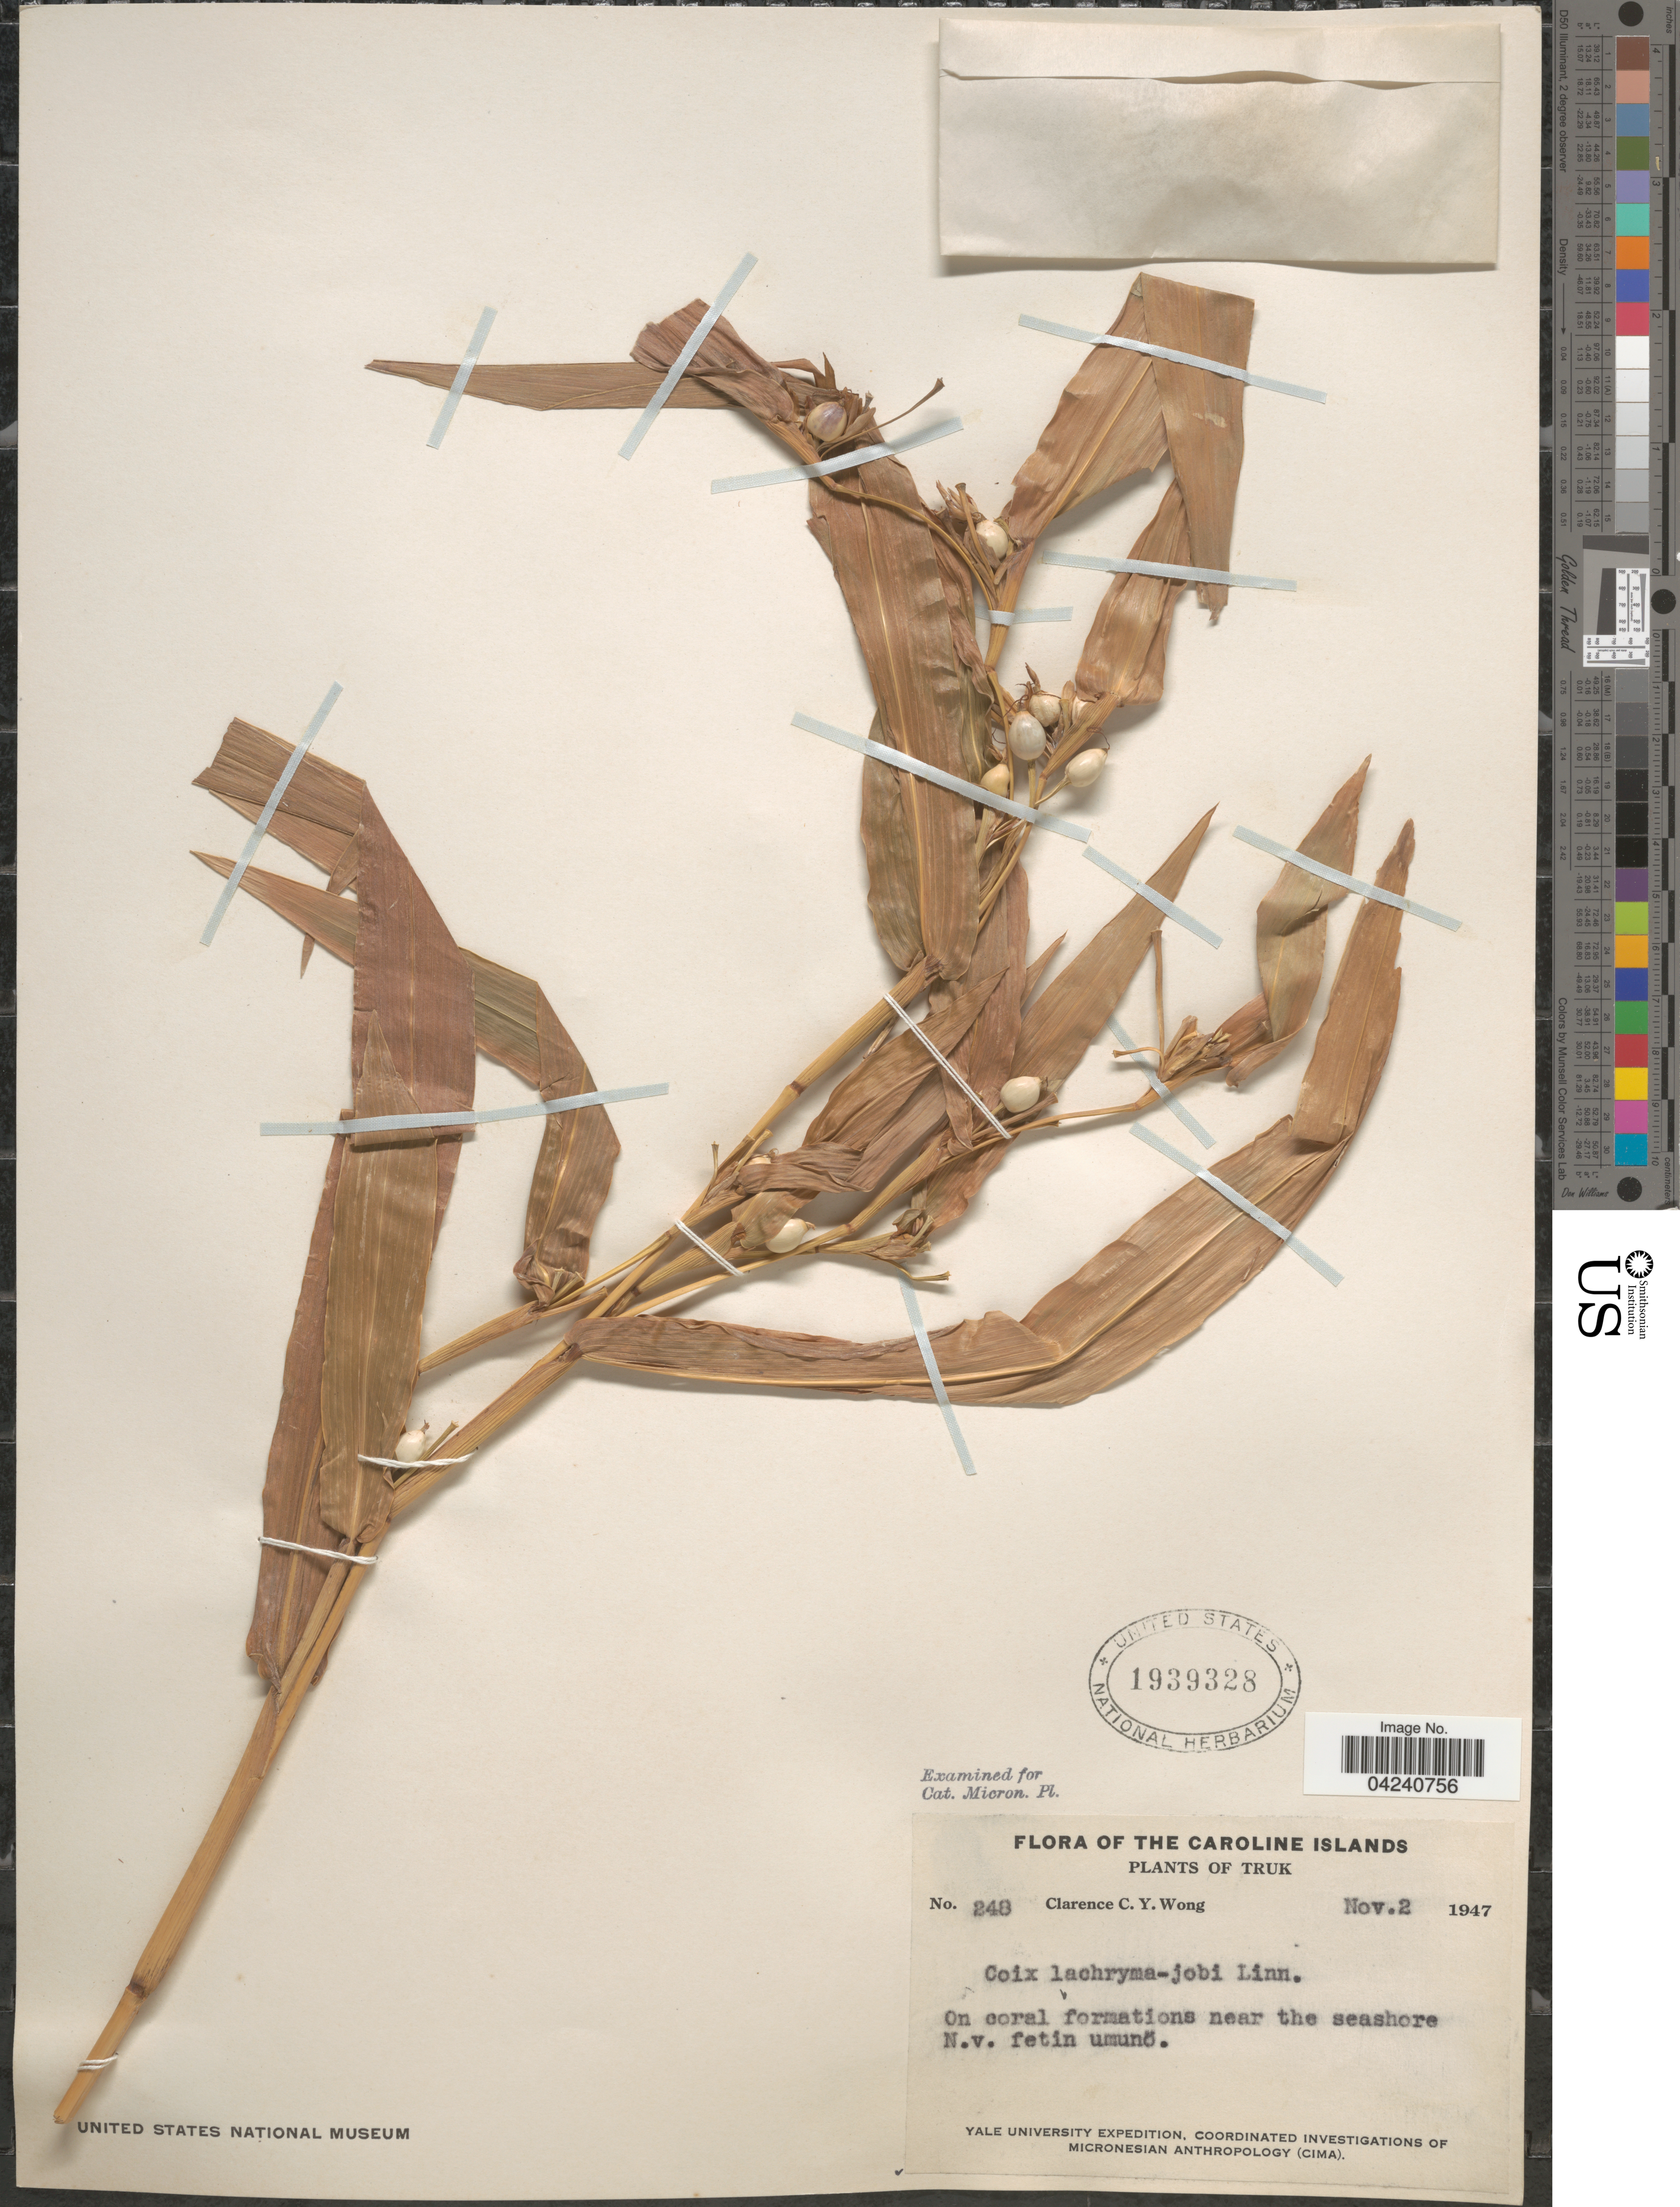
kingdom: Plantae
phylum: Tracheophyta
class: Liliopsida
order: Poales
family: Poaceae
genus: Coix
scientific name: Coix lacryma-jobi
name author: L.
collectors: C. Y. C. Wong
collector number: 248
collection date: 1947-11-02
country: Micronesia, Federated States of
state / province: Truk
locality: The Caroline Islands. On coral formations near the seashore. Yale University Expedition.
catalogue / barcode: US 1939328